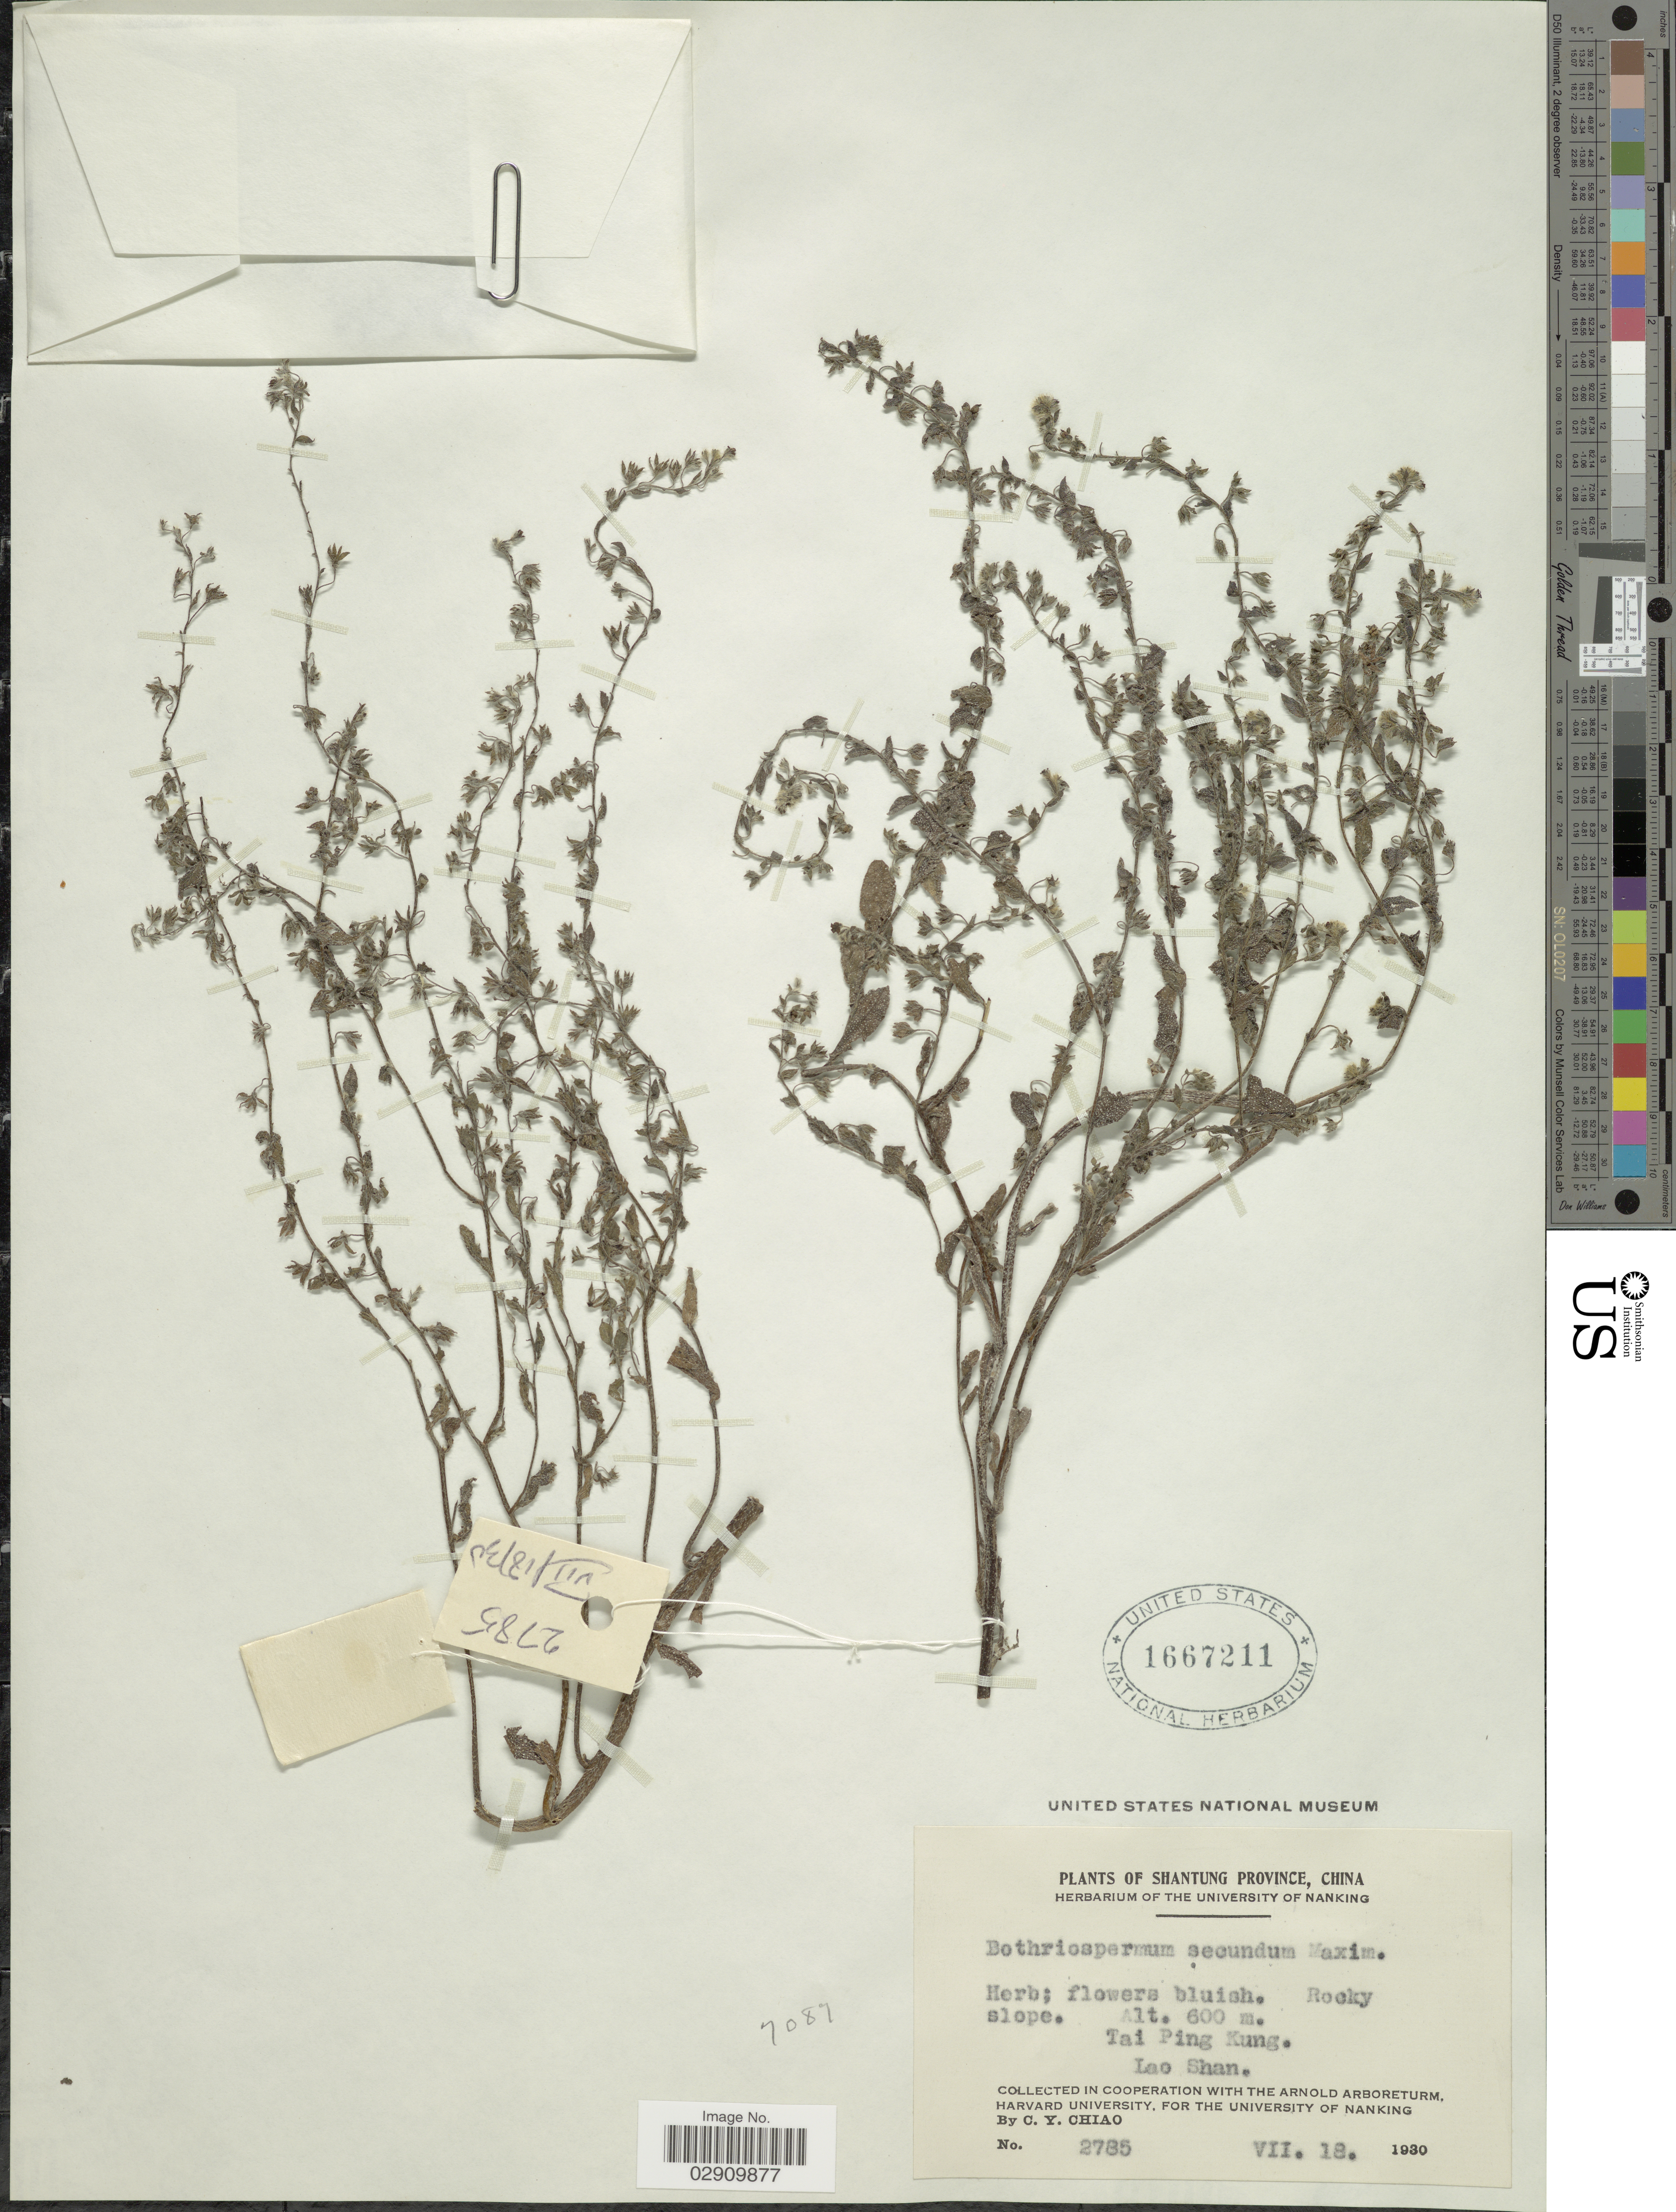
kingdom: Plantae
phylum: Tracheophyta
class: Magnoliopsida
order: Boraginales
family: Boraginaceae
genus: Bothriospermum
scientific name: Bothriospermum secundum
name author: Maxim.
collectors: C. Y. Chiao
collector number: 2785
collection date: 1930-07-18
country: China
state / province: Shandong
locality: Shantung Province, Tai Ping Kung, Lao Shan.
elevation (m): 600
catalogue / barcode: US 1667211